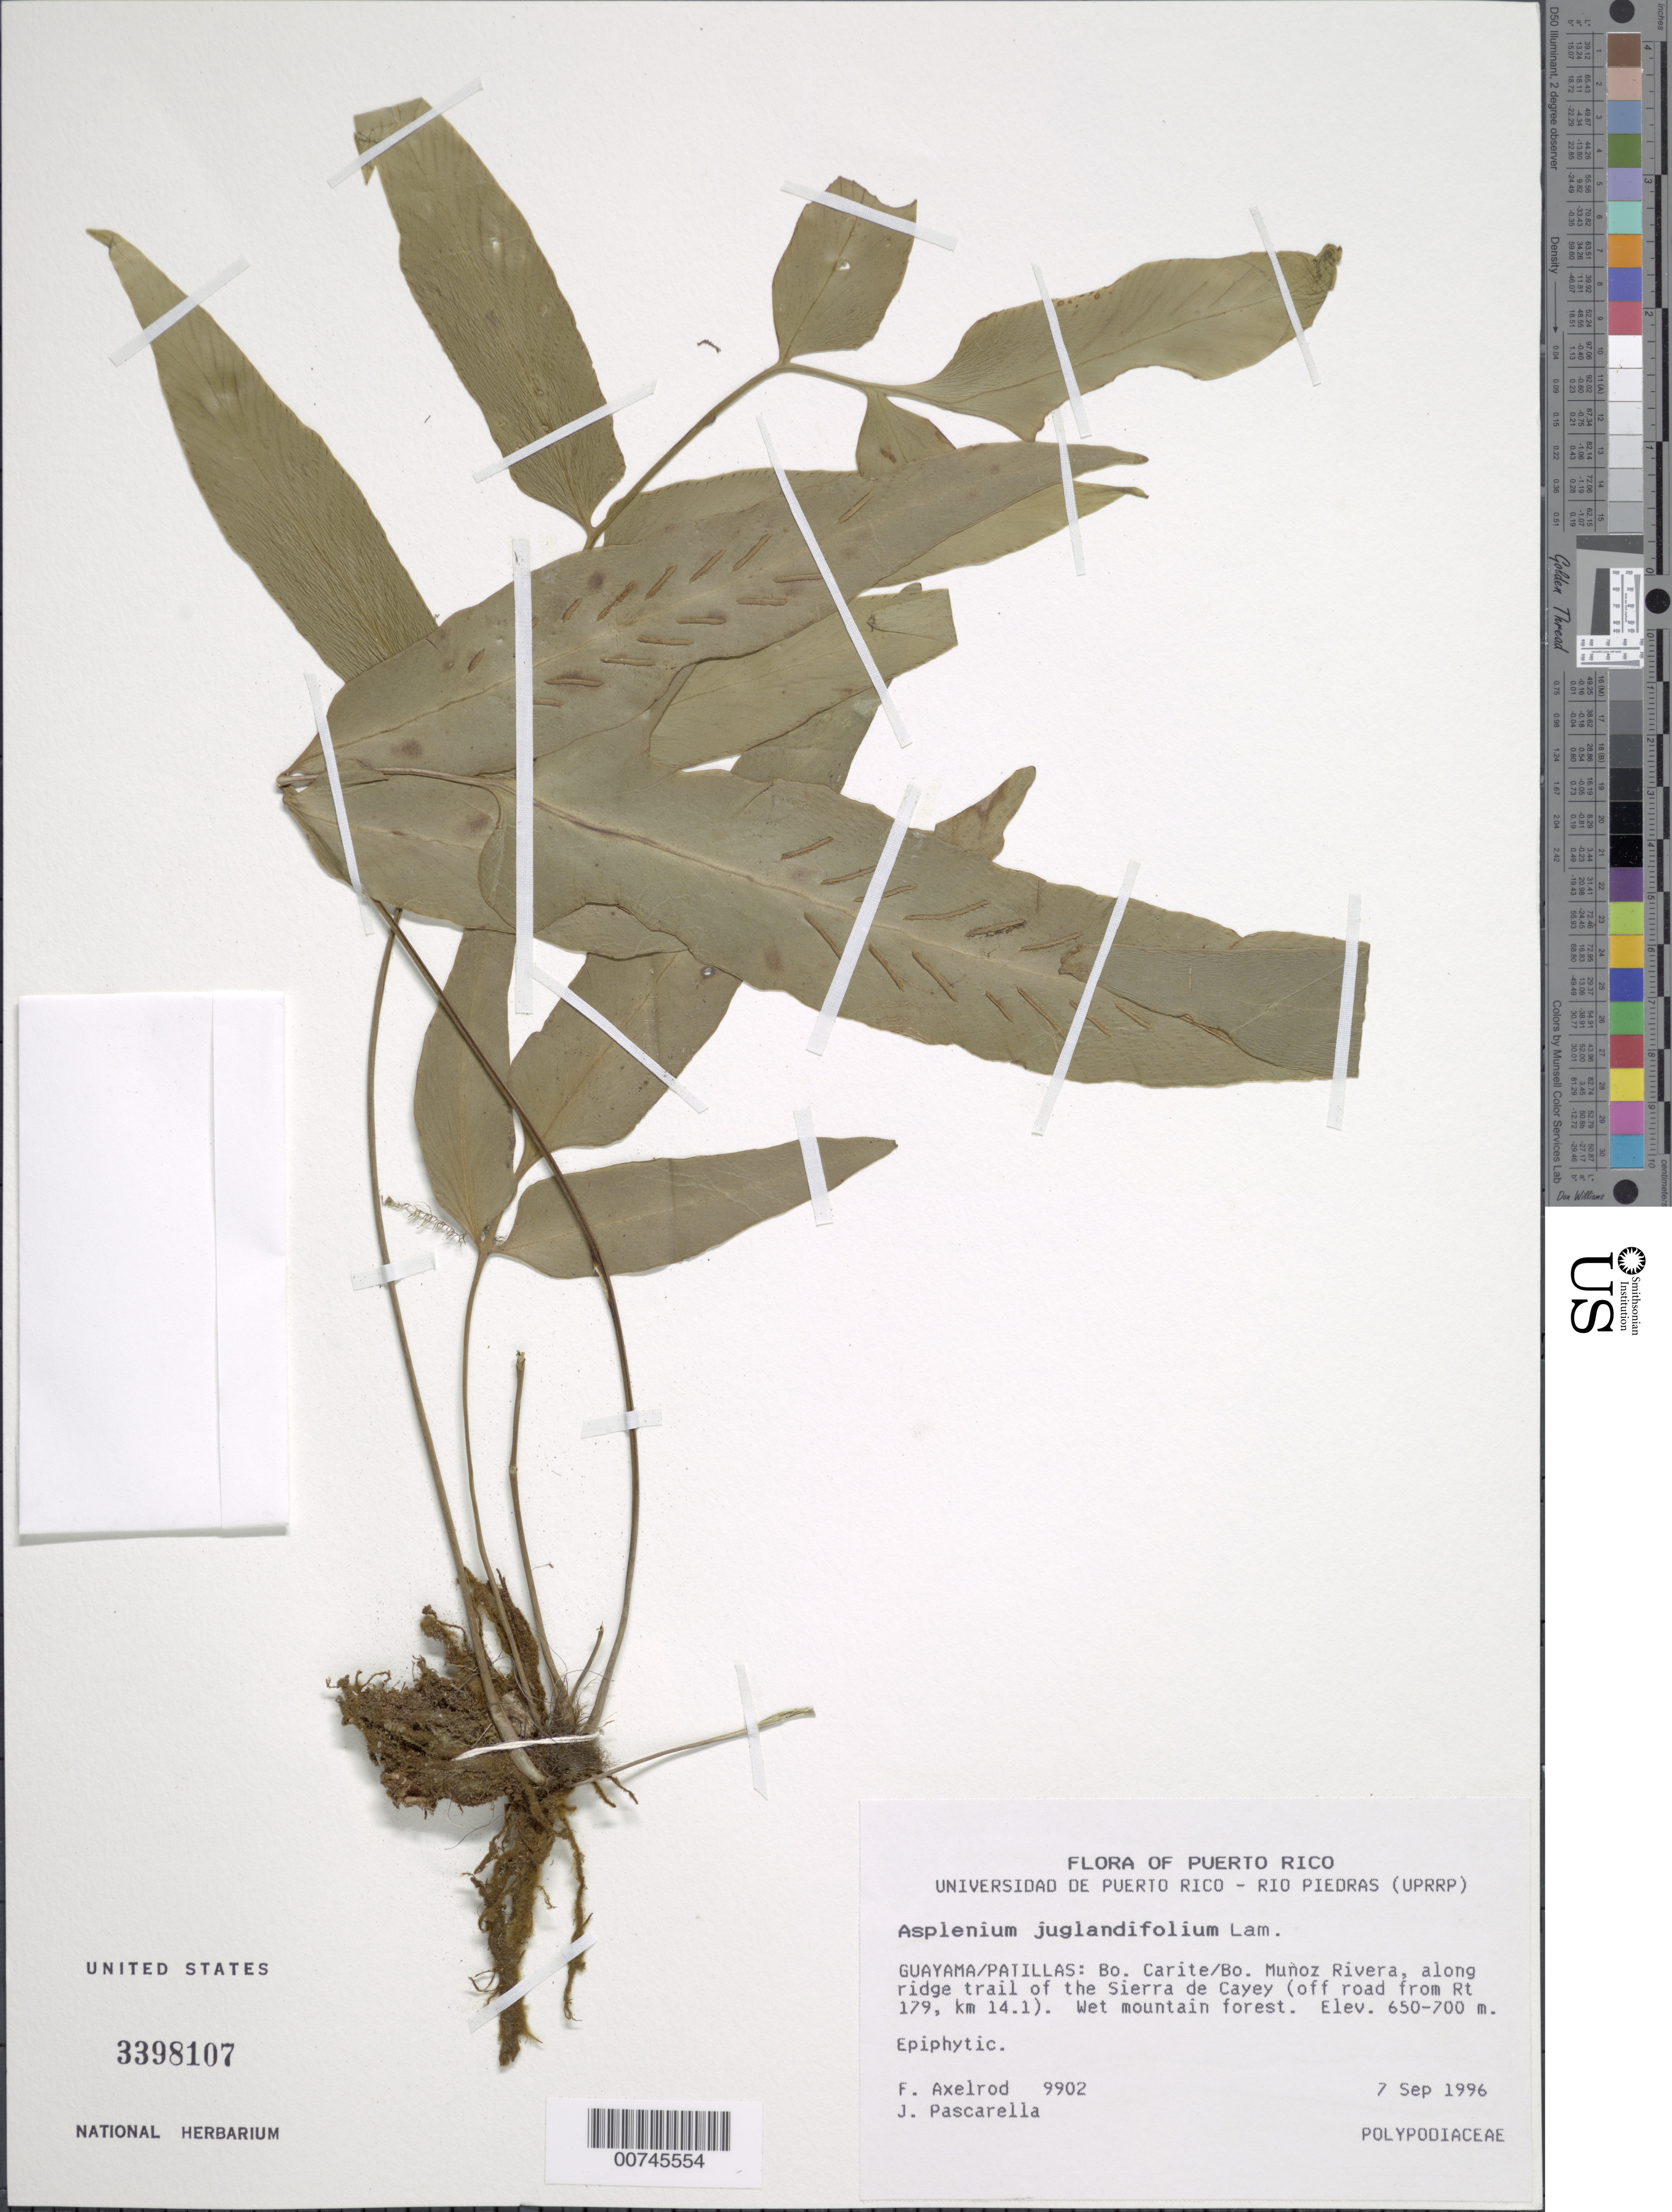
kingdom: Plantae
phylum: Tracheophyta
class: Polypodiopsida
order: Polypodiales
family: Aspleniaceae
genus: Asplenium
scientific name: Asplenium juglandifolium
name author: Lam.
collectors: F. S. Axelrod & J. Pascarella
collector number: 9902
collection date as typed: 07 Sep 1996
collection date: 1996-09-07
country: Puerto Rico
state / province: Guayama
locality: Guayama/Patillas: Barrio Carite/ Barrio Muñoz Rivera, along ridge trail of The Sierra de Cayey (off road from Rt 179, km 14.1)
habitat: Wet mountain forest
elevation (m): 650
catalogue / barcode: US 3398107